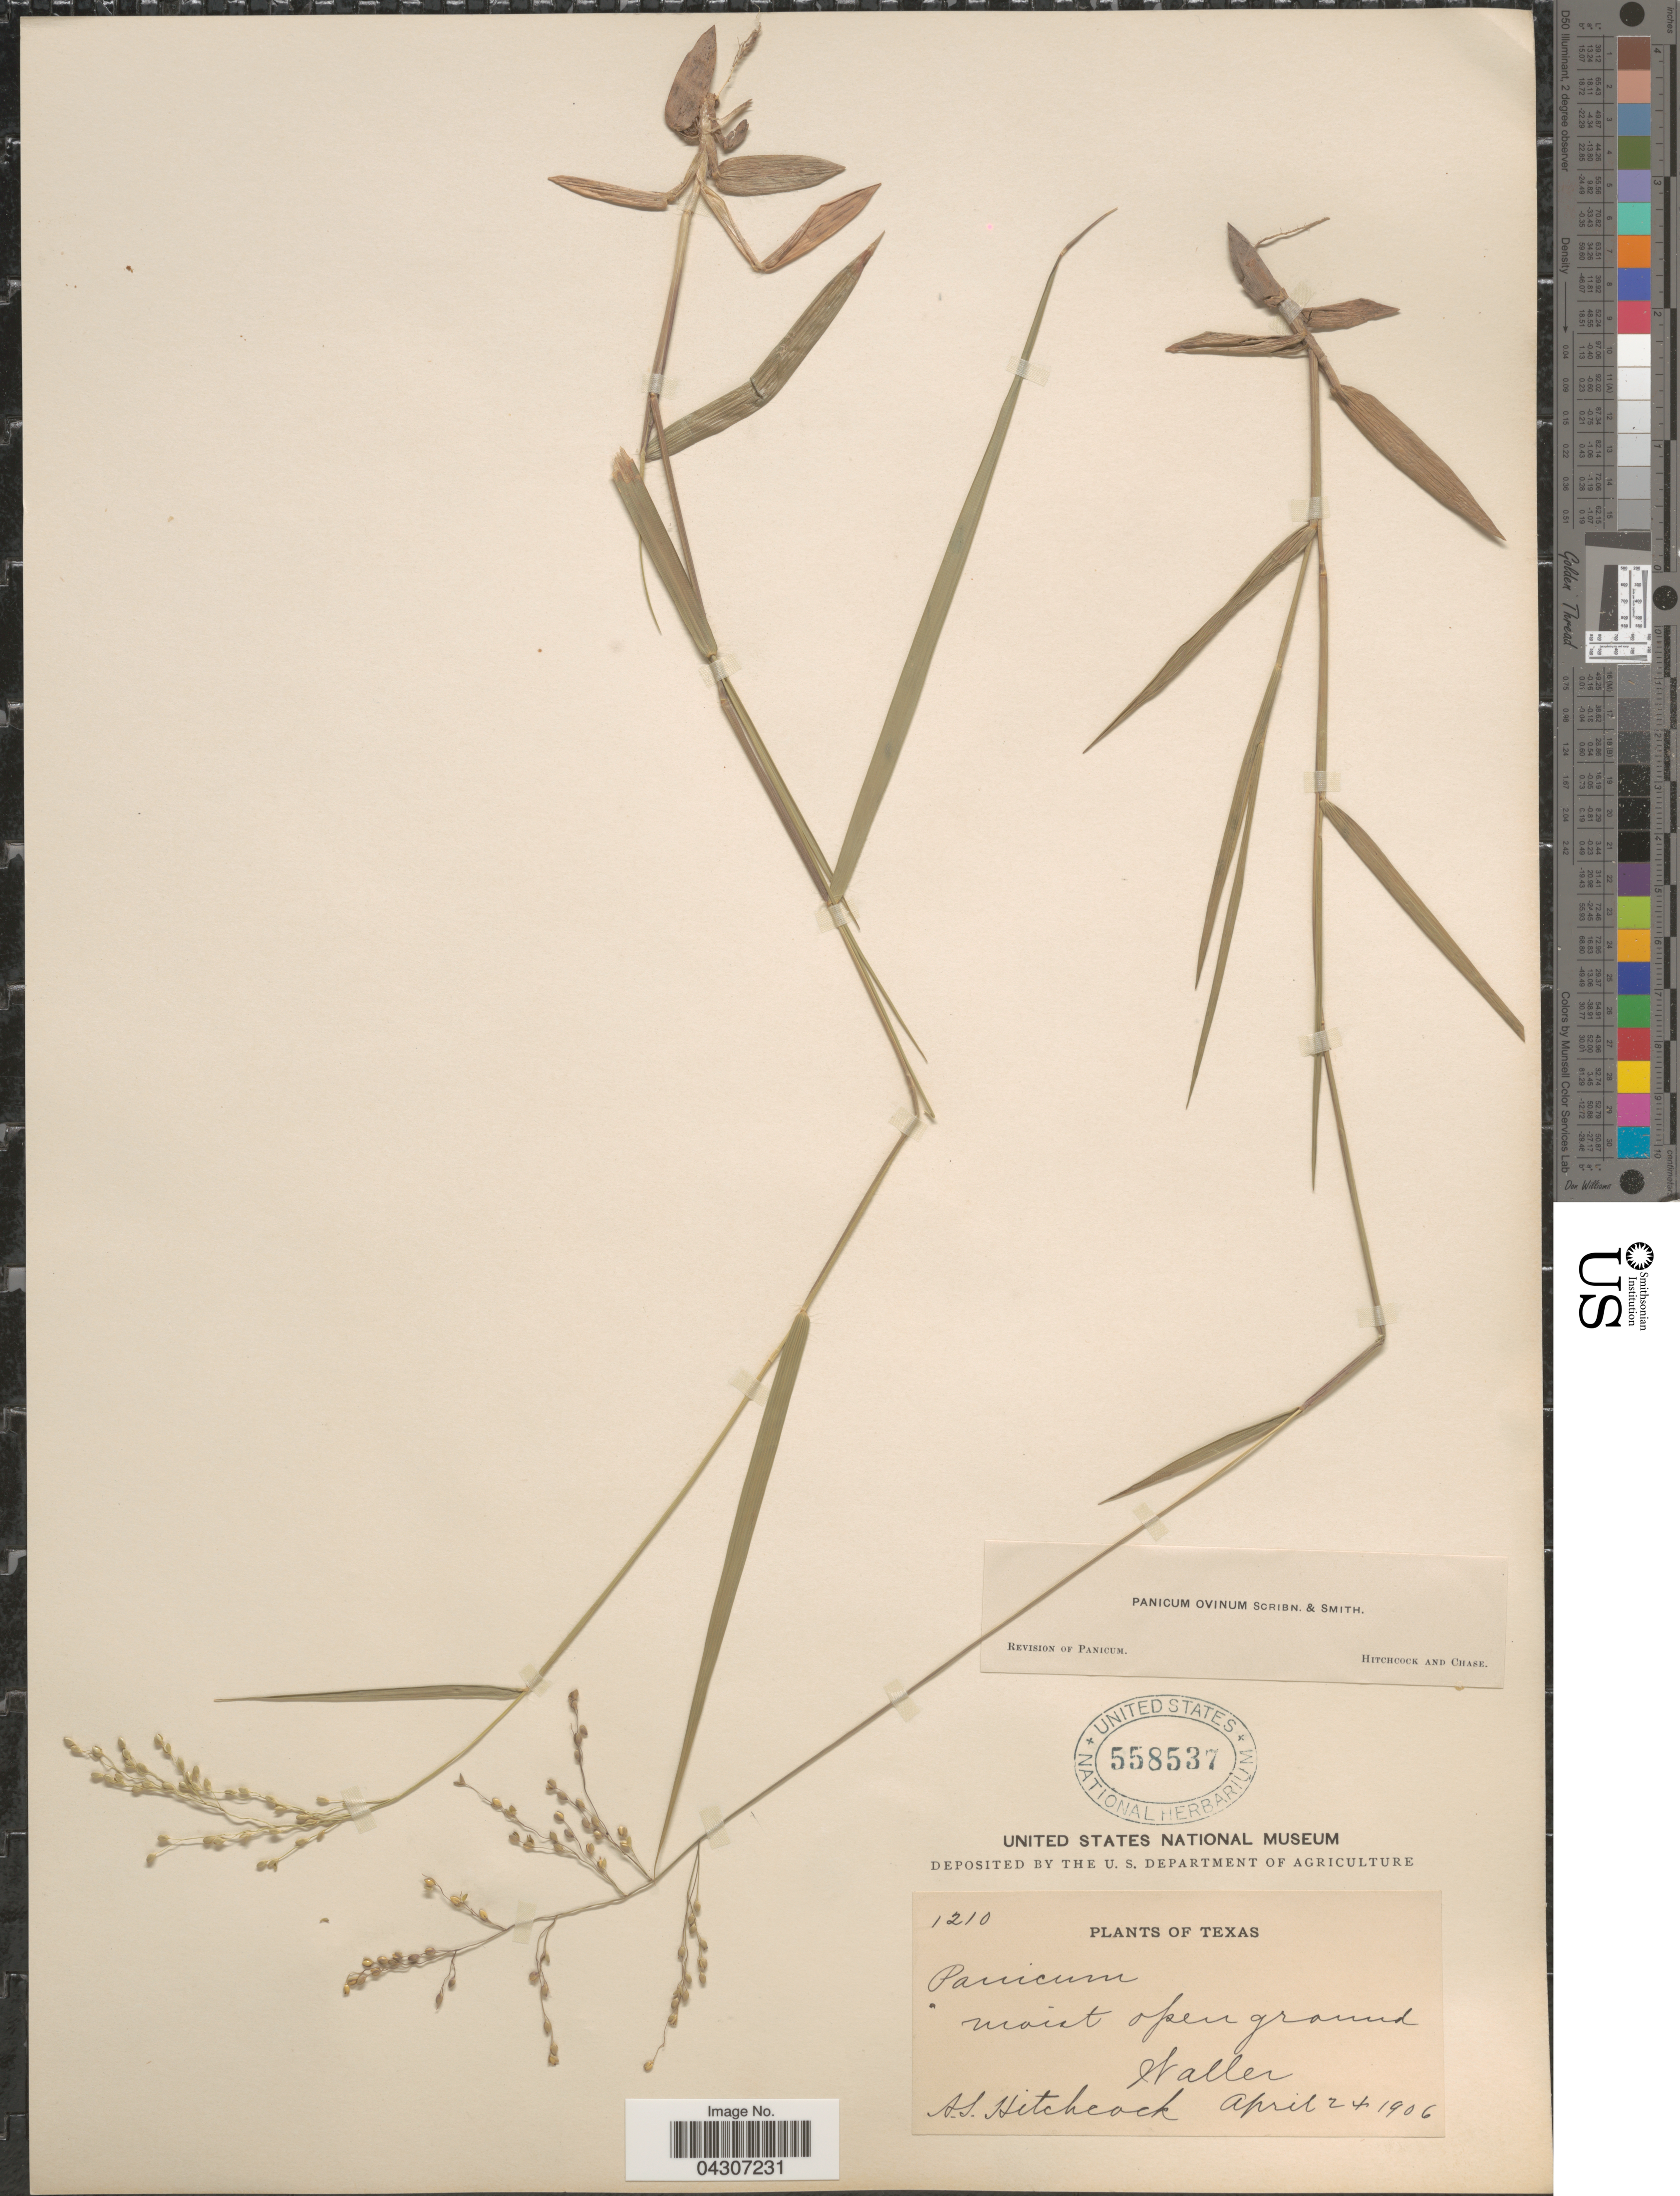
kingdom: Plantae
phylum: Tracheophyta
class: Liliopsida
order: Poales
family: Poaceae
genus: Dichanthelium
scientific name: Dichanthelium aciculare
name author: (Desv. ex Poir.) Gould & C.A. Clark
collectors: A. S. Hitchcock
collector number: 1210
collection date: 1906-04-24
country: United States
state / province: Texas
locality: Waller.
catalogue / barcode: US 558537